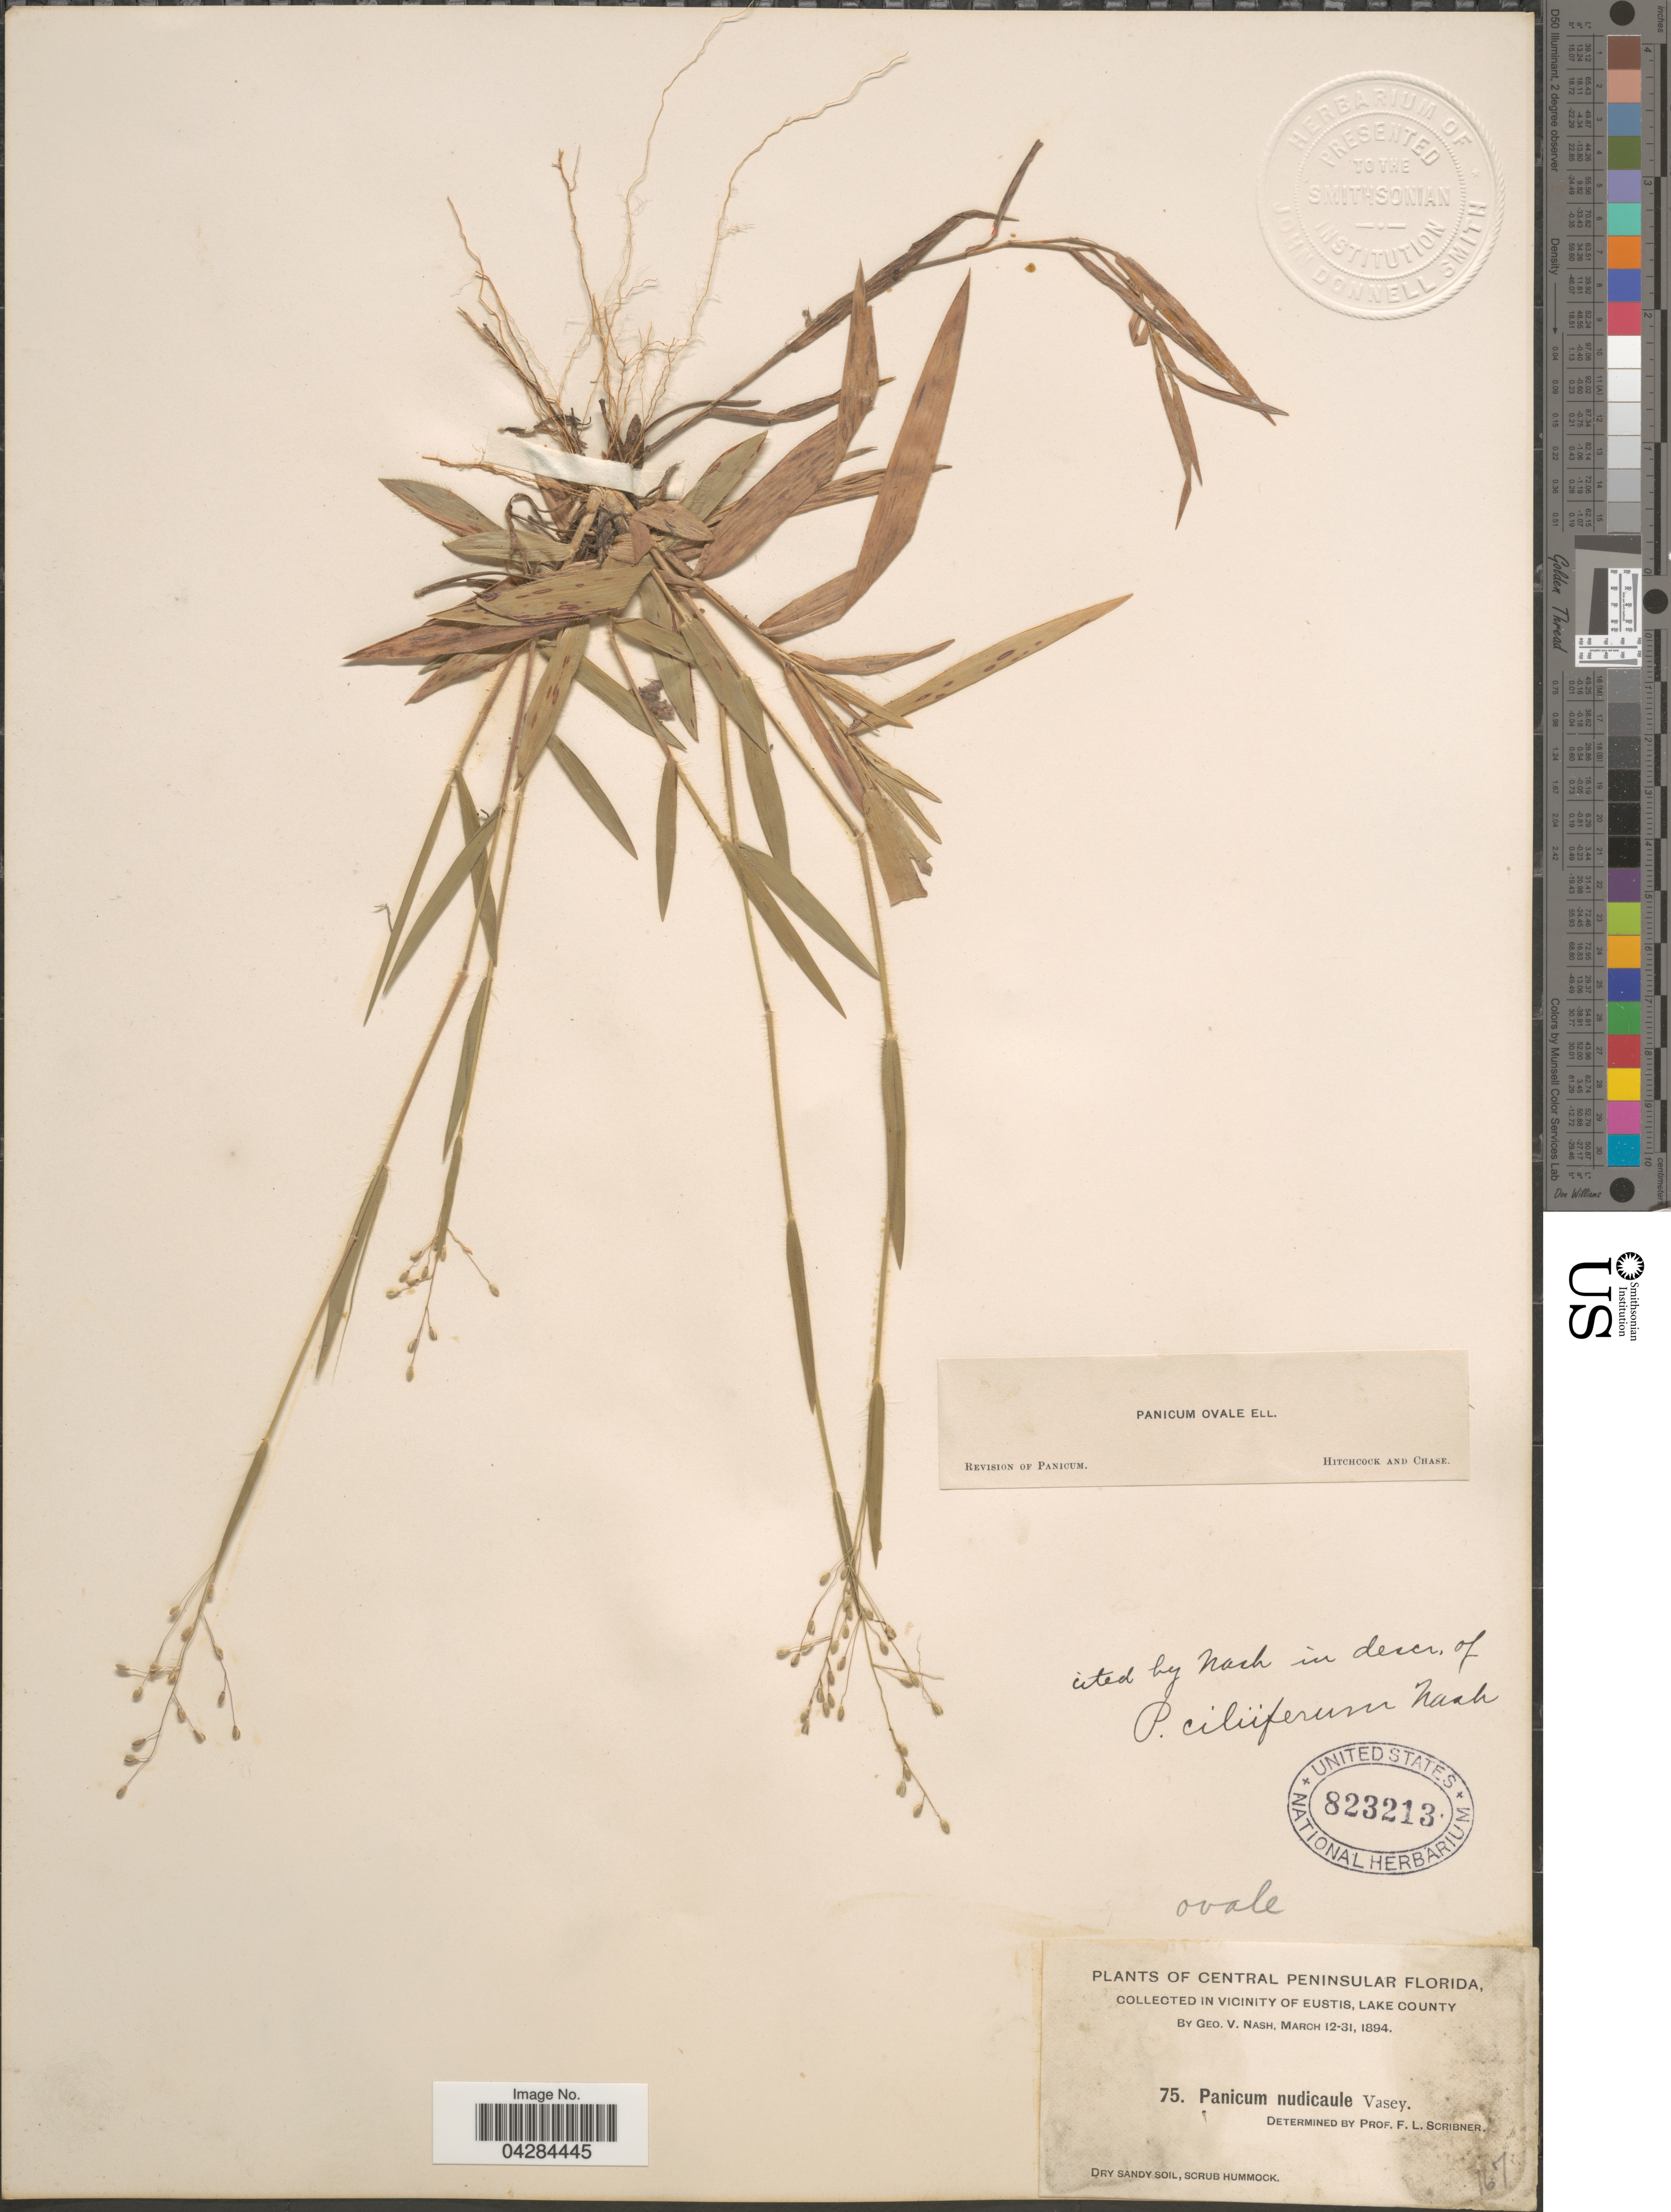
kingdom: Plantae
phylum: Tracheophyta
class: Liliopsida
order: Poales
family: Poaceae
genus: Dichanthelium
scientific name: Dichanthelium ovale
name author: (Elliott) Gould & C.A. Clark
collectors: G. V. Nash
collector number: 75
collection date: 1894-03-12/1894-03-31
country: United States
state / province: Florida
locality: Central Peninsular Florida, in vicinity of Eustis, Lake County. Dry sandy soil, Scrub Hummock.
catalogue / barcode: US 823213